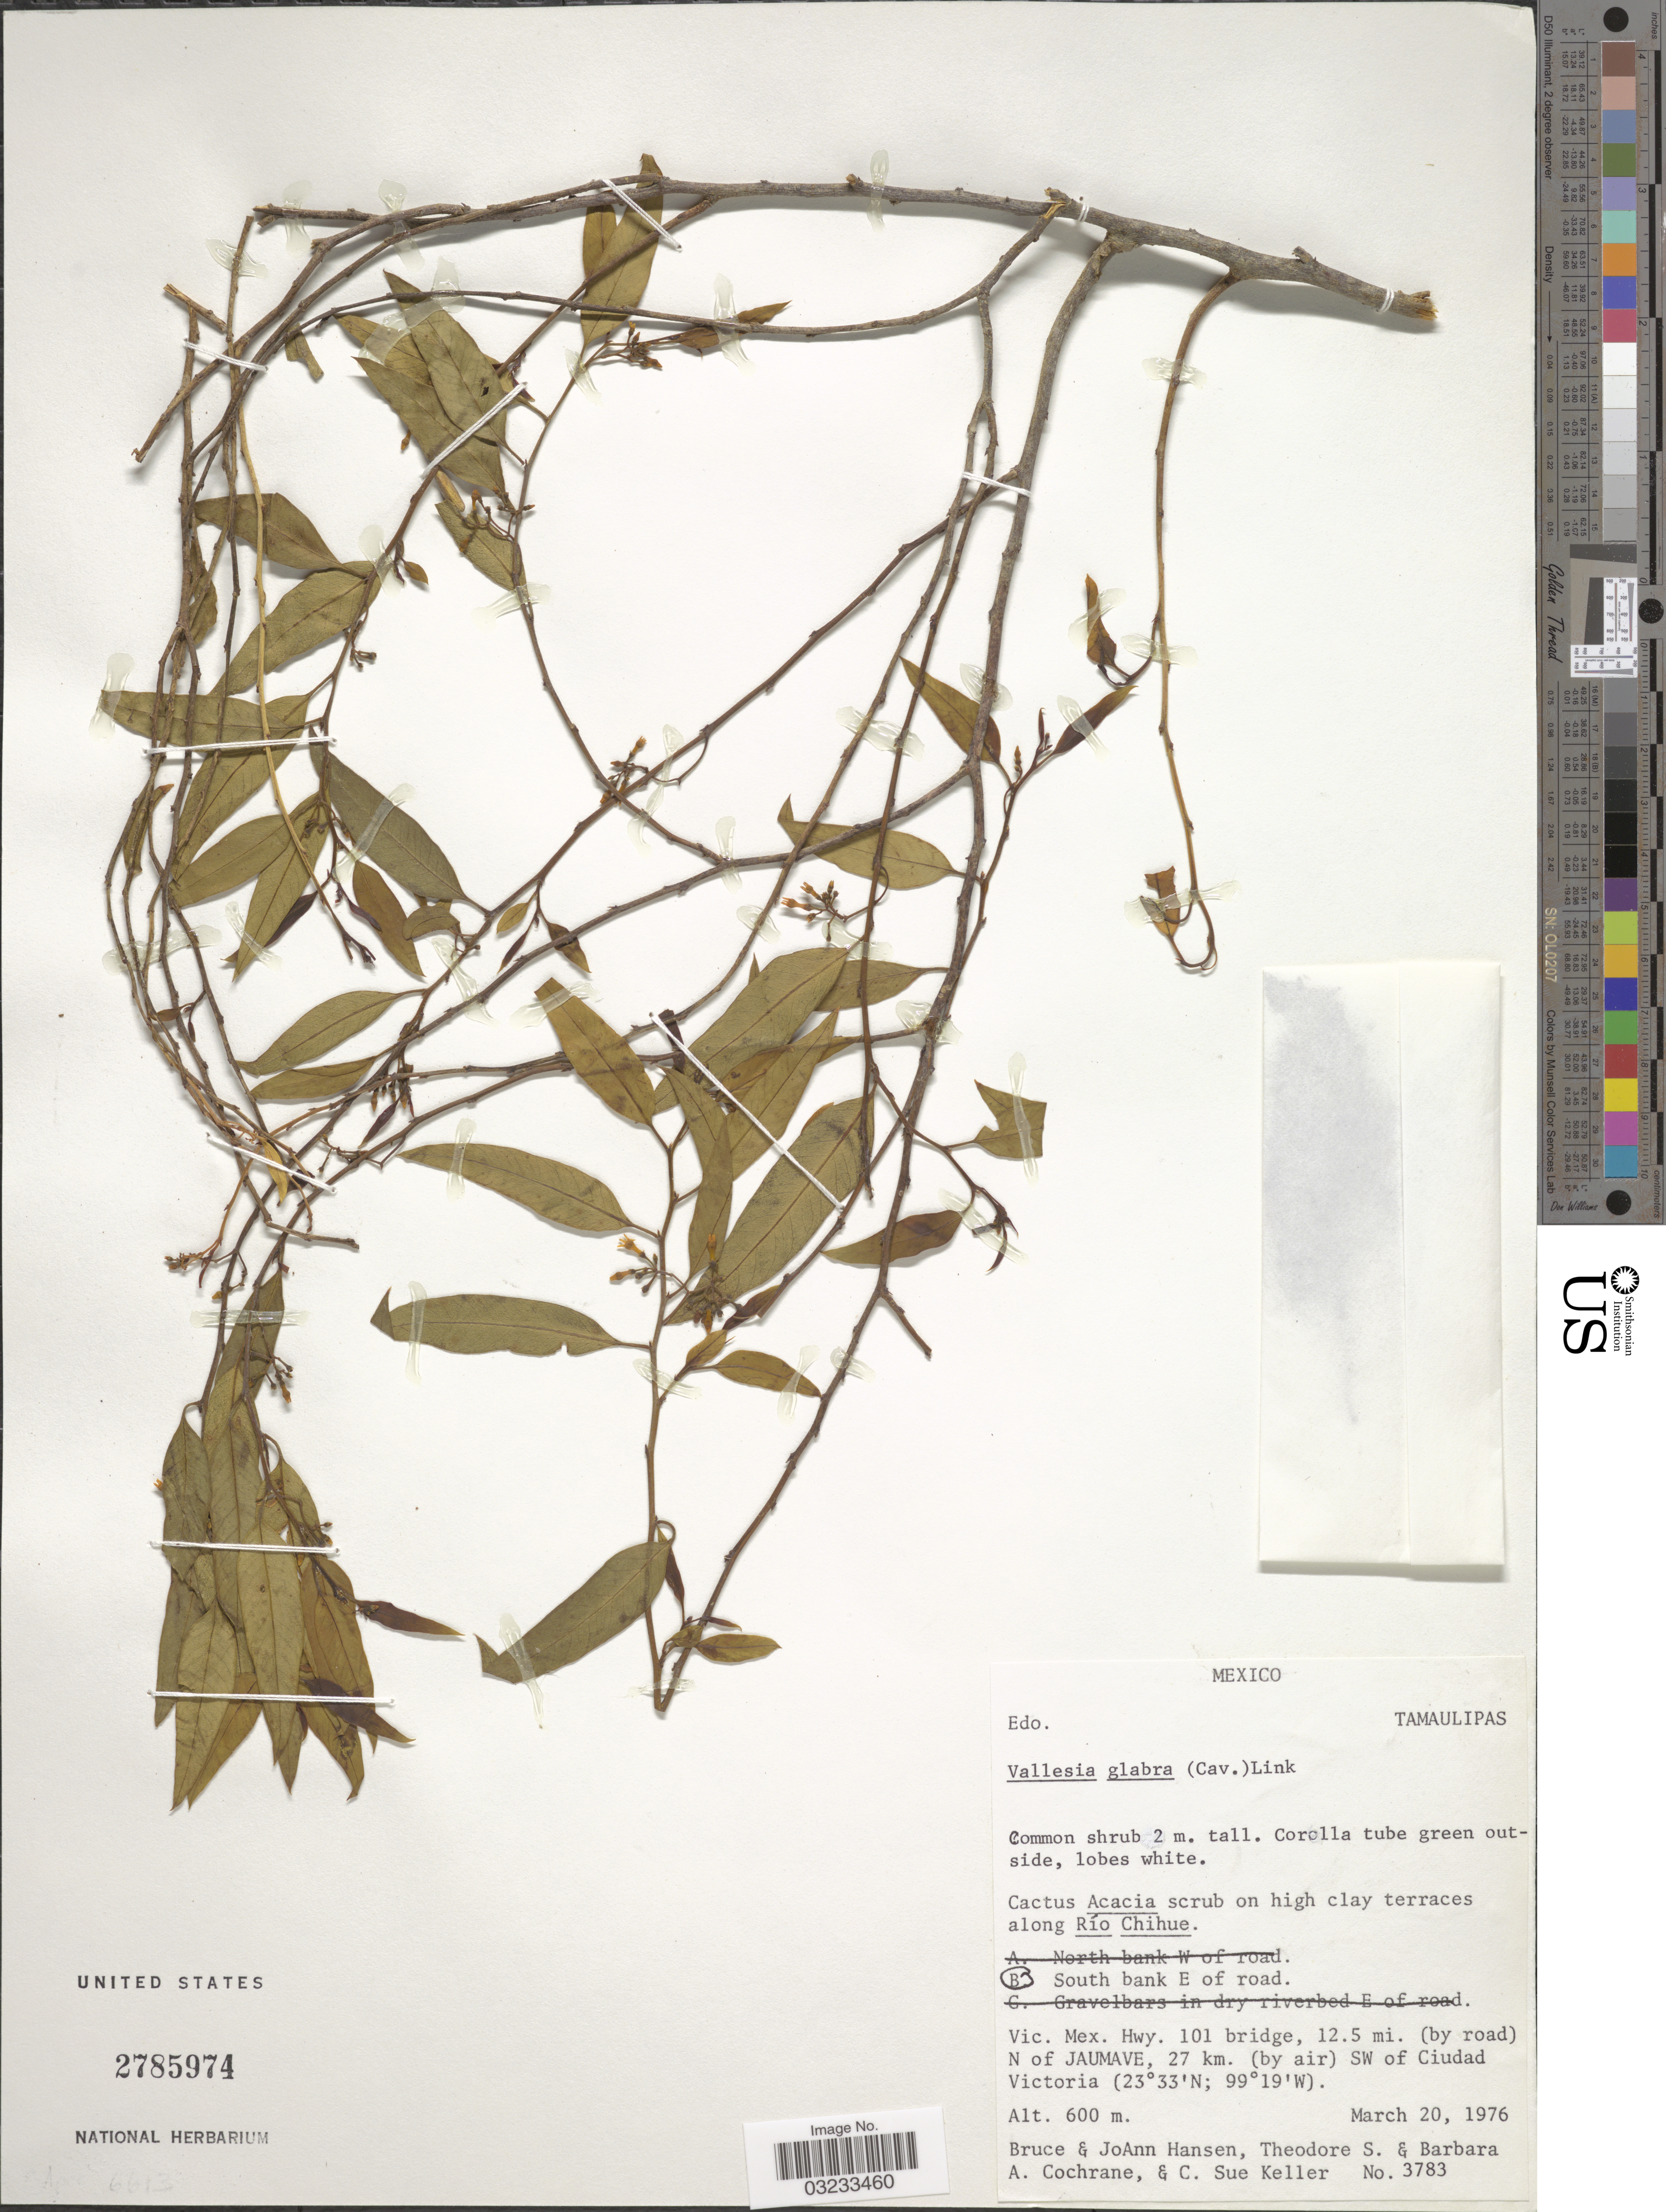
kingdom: Plantae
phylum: Tracheophyta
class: Magnoliopsida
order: Gentianales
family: Apocynaceae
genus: Vallesia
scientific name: Vallesia glabra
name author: (Cav.) Link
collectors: B. Hansen, J. Hansen, T. S. Cochrane, B. Cochrane & C. Keller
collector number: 3783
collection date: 1976-03-20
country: Mexico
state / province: Tamaulipas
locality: Vic. Mex. Hwy. 101 bridge, 12.5 mi. (by road) N of Jaumave, 27 km. (by air) SW of Ciudad Victoria.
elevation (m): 600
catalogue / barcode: US 2785974